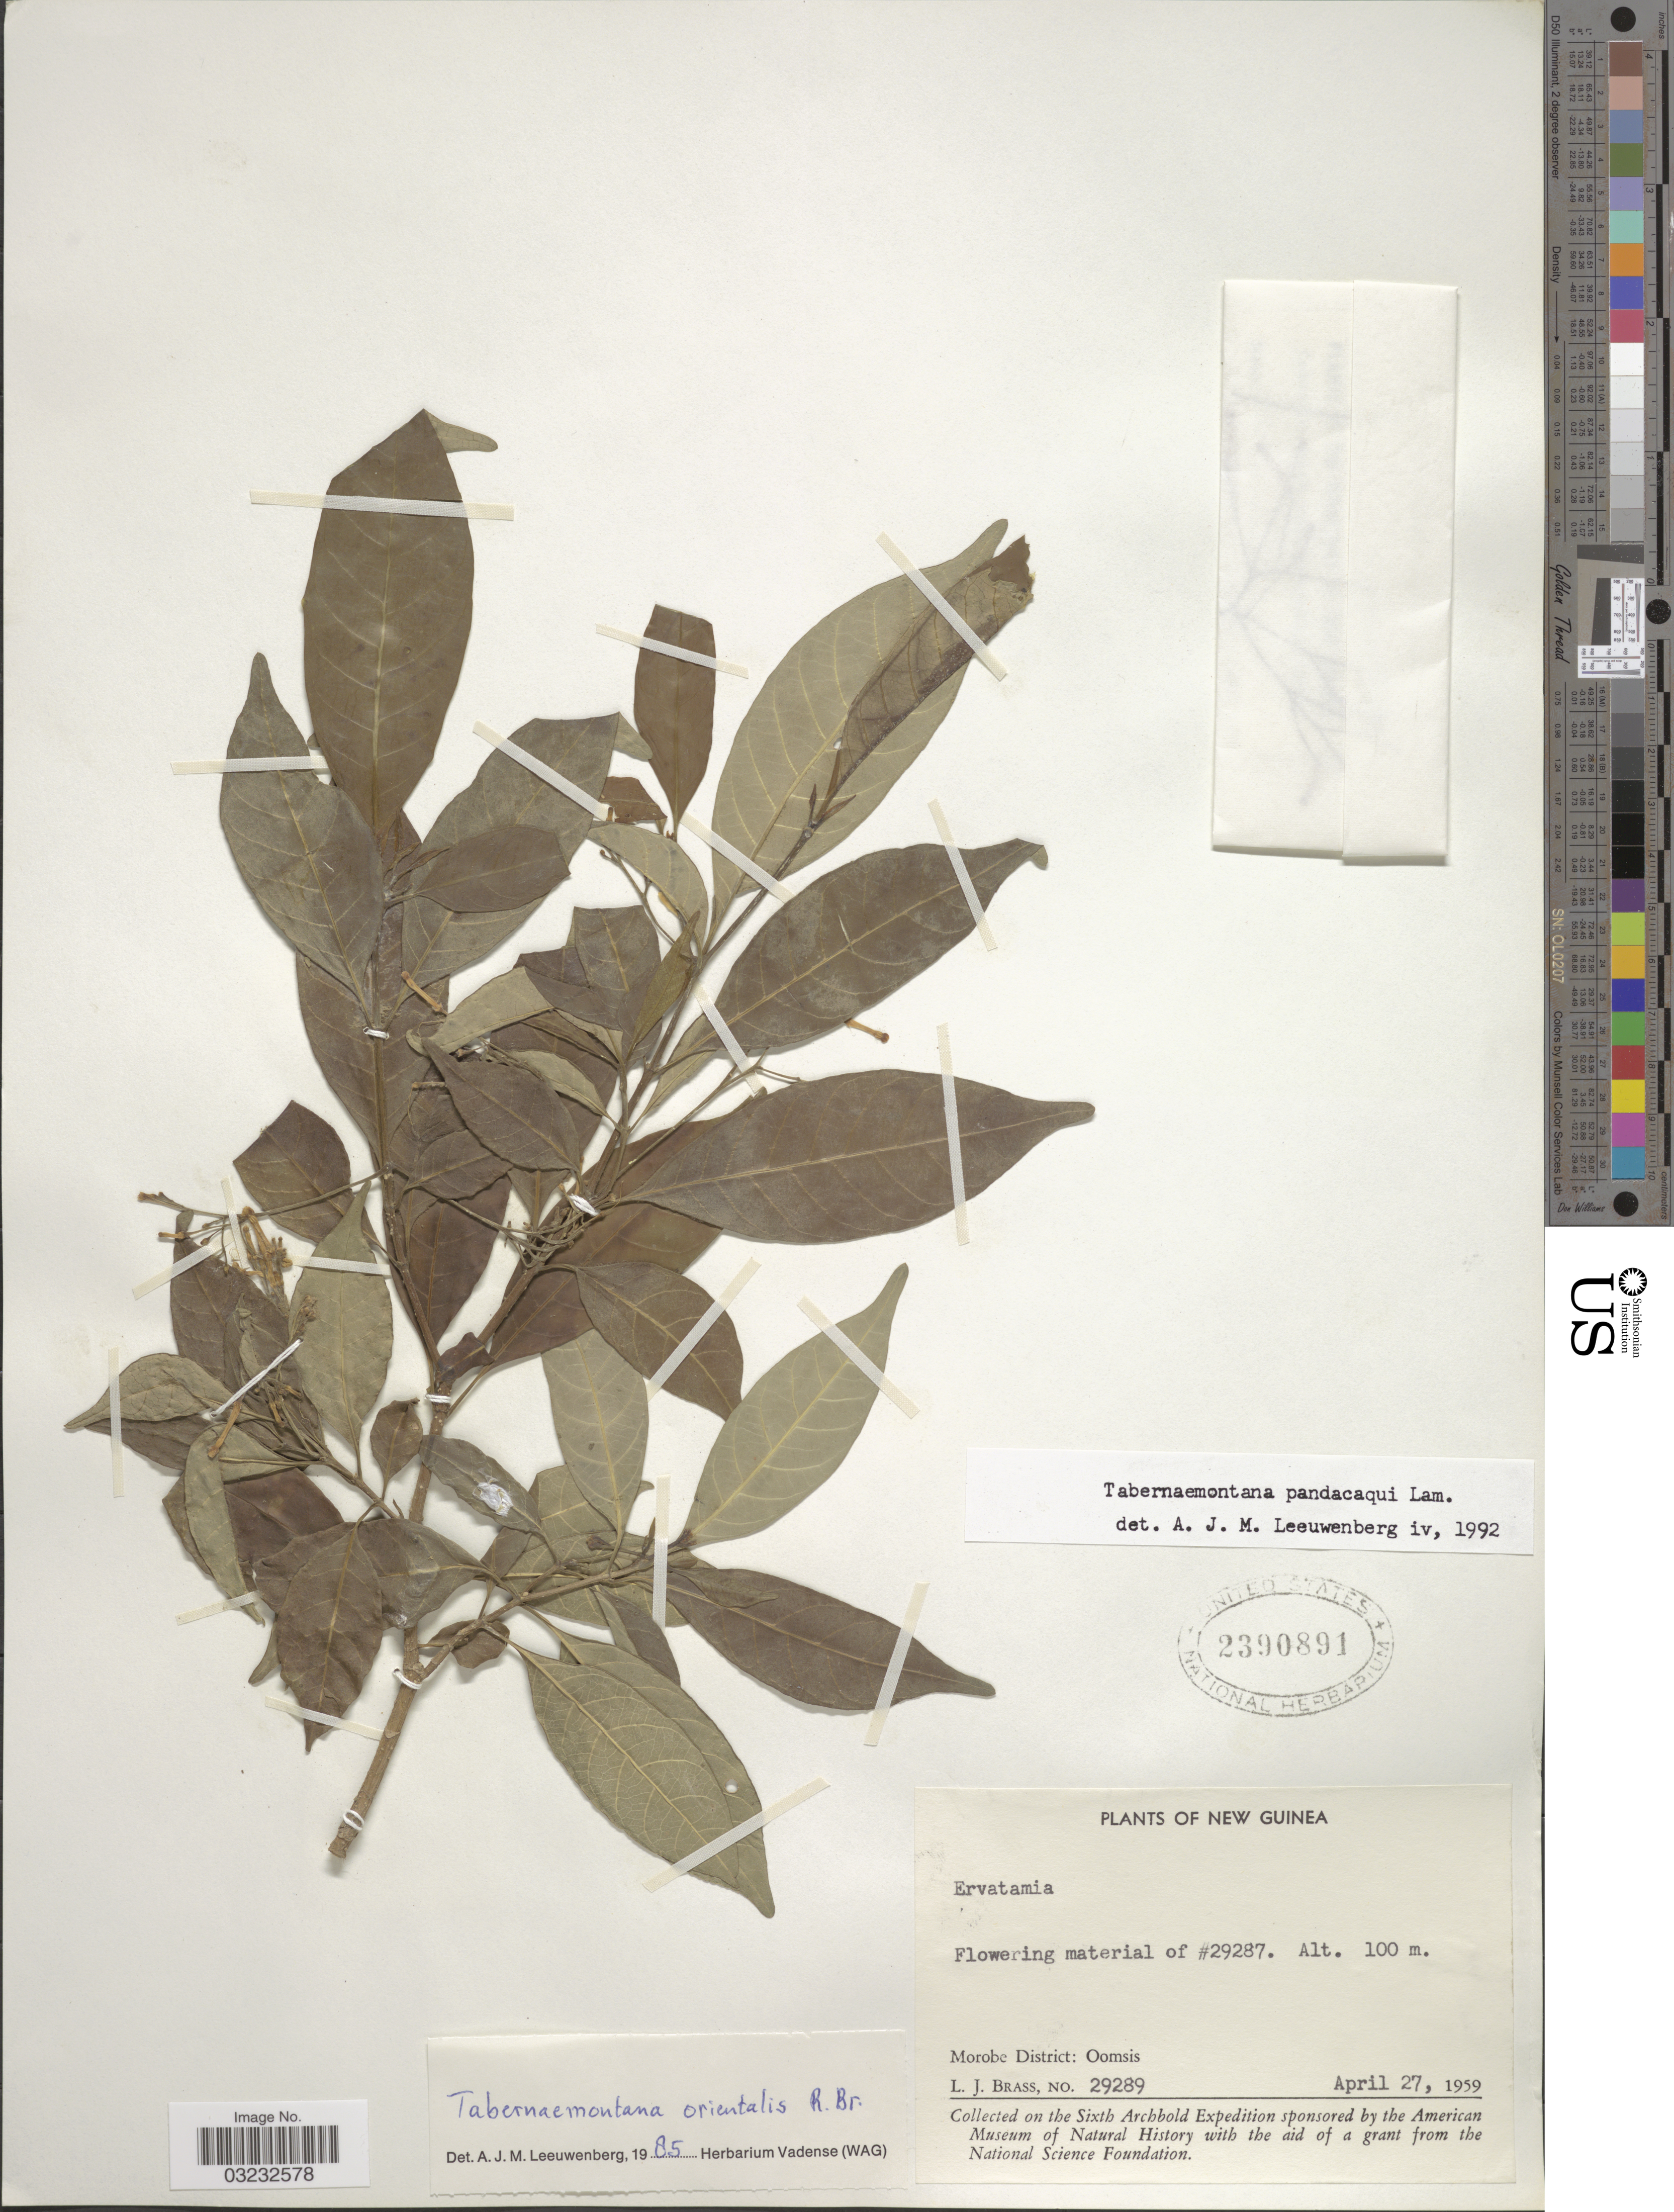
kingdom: Plantae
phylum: Tracheophyta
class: Magnoliopsida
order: Gentianales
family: Apocynaceae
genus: Tabernaemontana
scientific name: Tabernaemontana pandacaqui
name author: Poir.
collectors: L. J. Brass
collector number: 29289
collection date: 1959-04-27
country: Papua New Guinea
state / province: Morobe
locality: New Guinea, Morobe District: Oomsis.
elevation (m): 100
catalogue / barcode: US 2390891